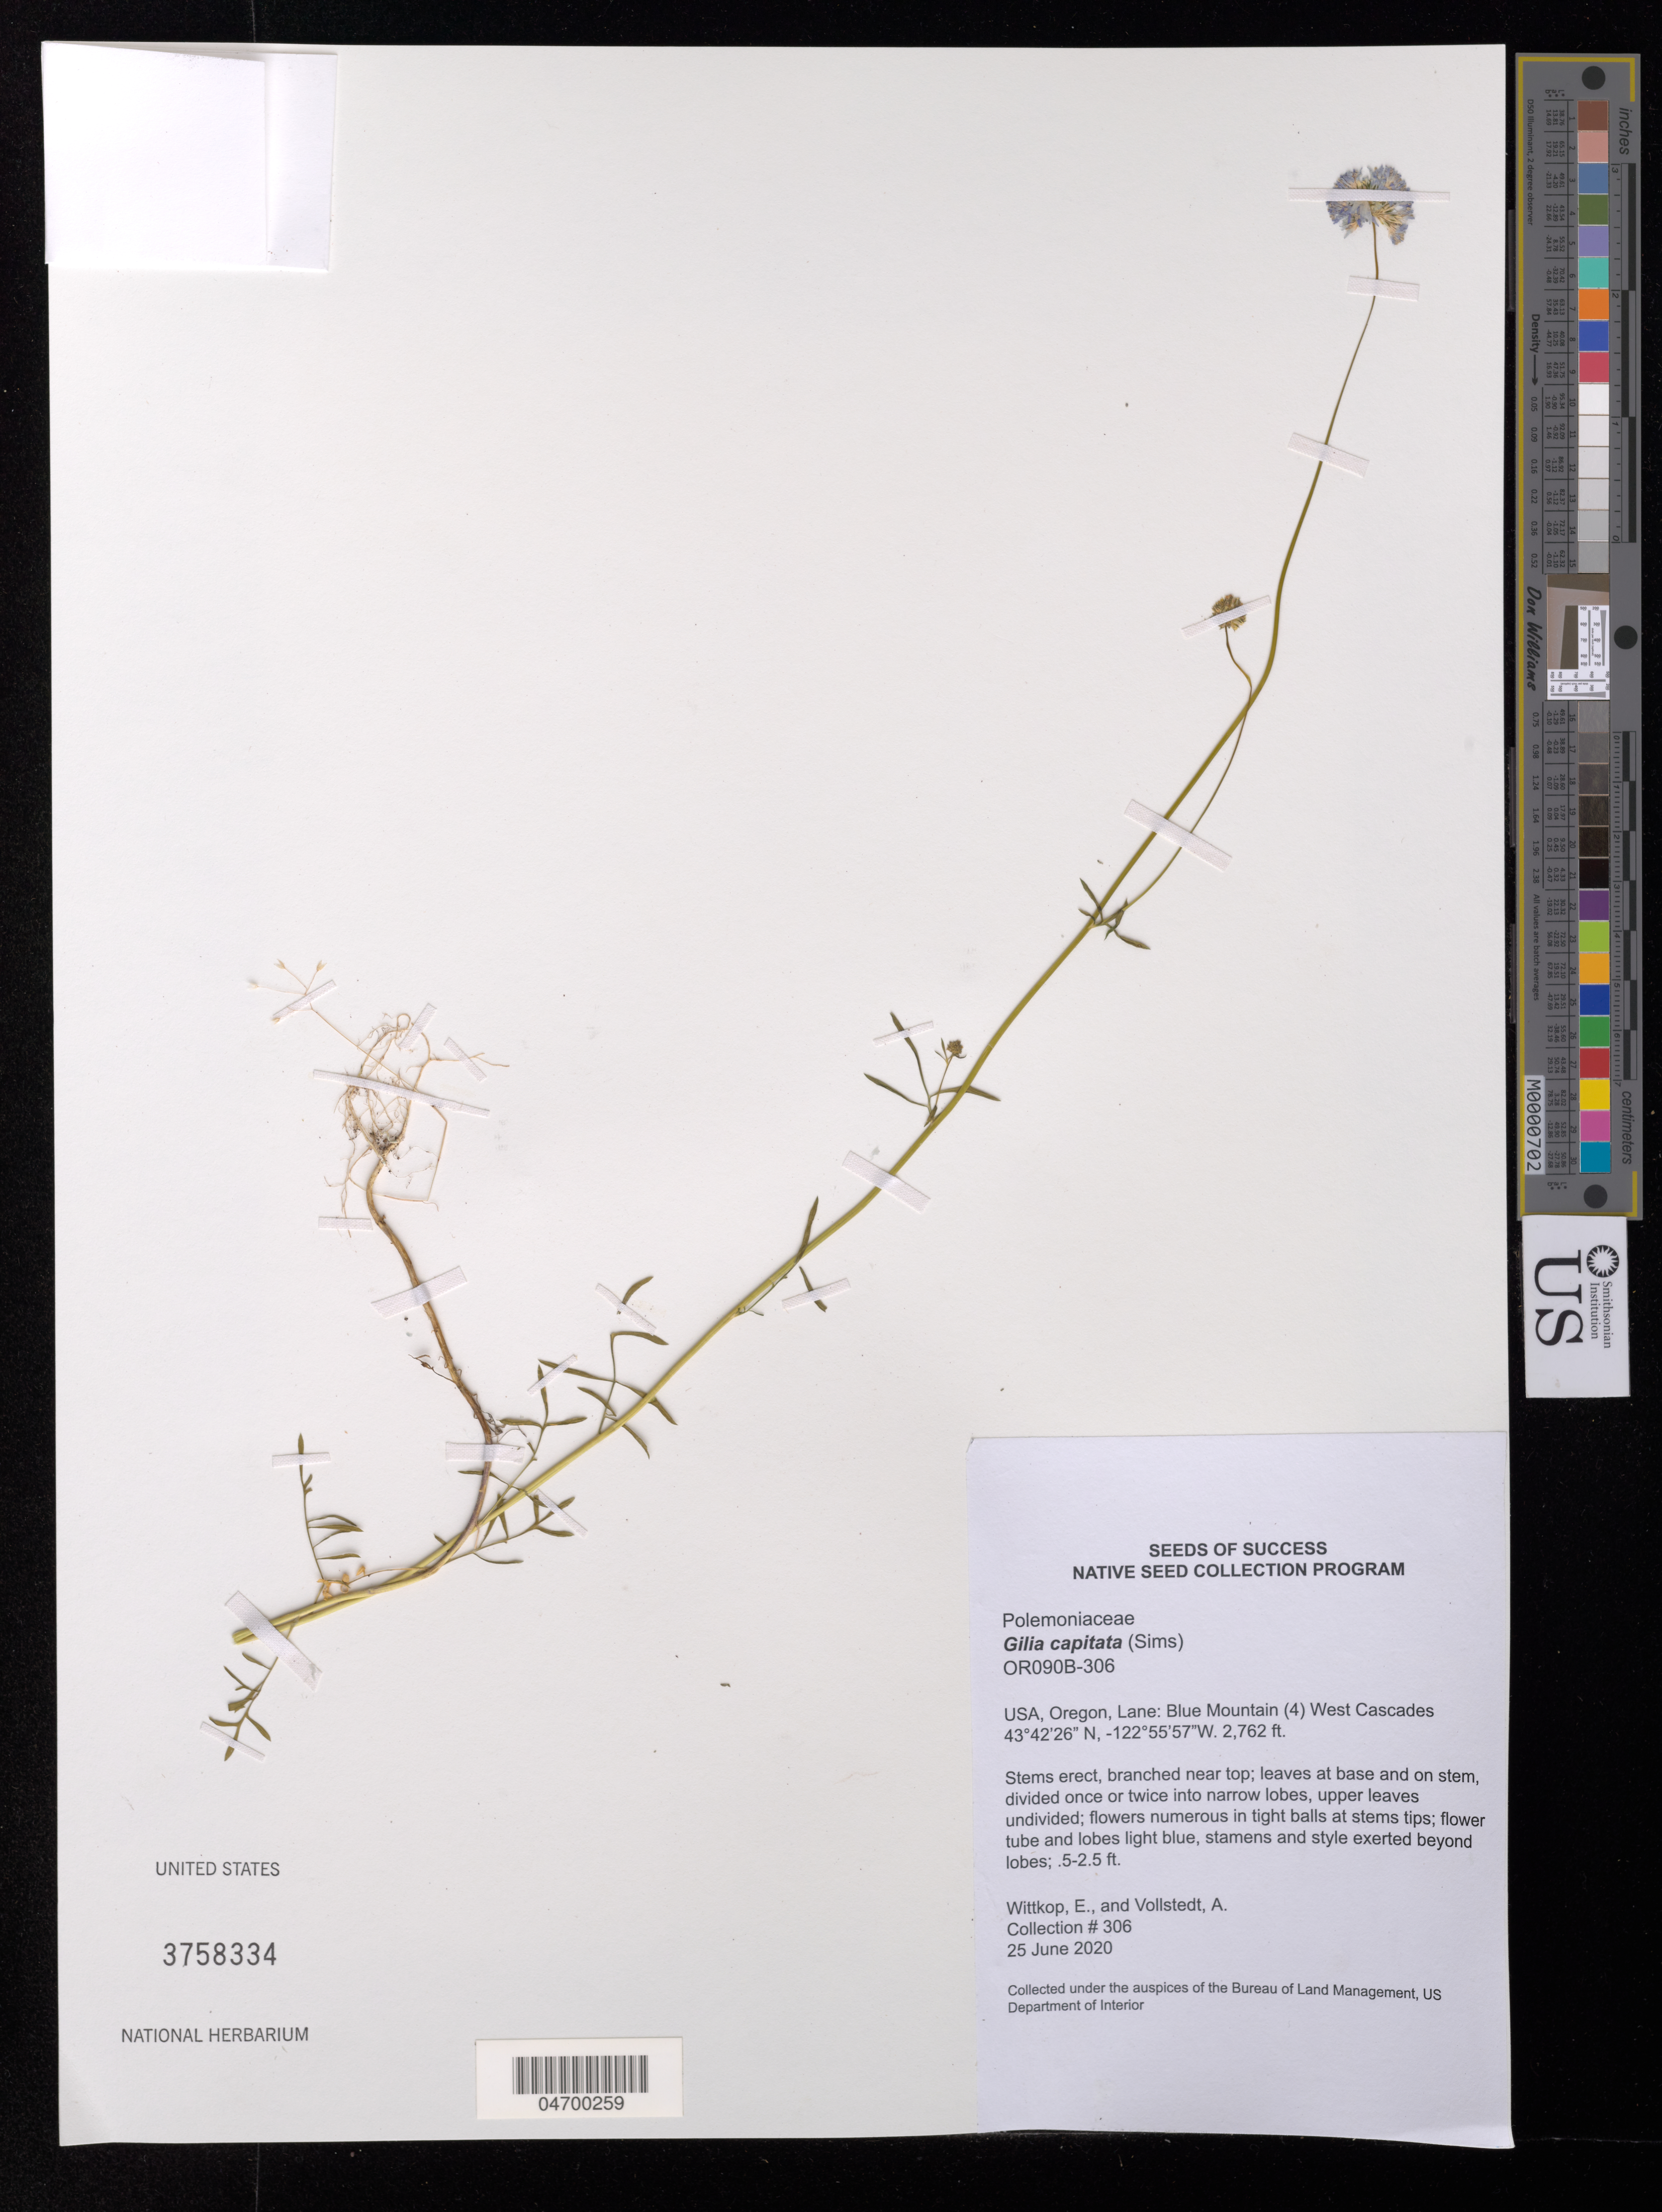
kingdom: Plantae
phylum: Tracheophyta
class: Magnoliopsida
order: Ericales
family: Polemoniaceae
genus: Gilia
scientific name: Gilia capitata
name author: Sims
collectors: E. Wittkop & A. Vollstedt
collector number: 306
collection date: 2020-06-25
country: United States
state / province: Oregon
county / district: Lane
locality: Lane: Blue Mountain (4) West Cascades.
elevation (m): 842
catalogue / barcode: US 3758334